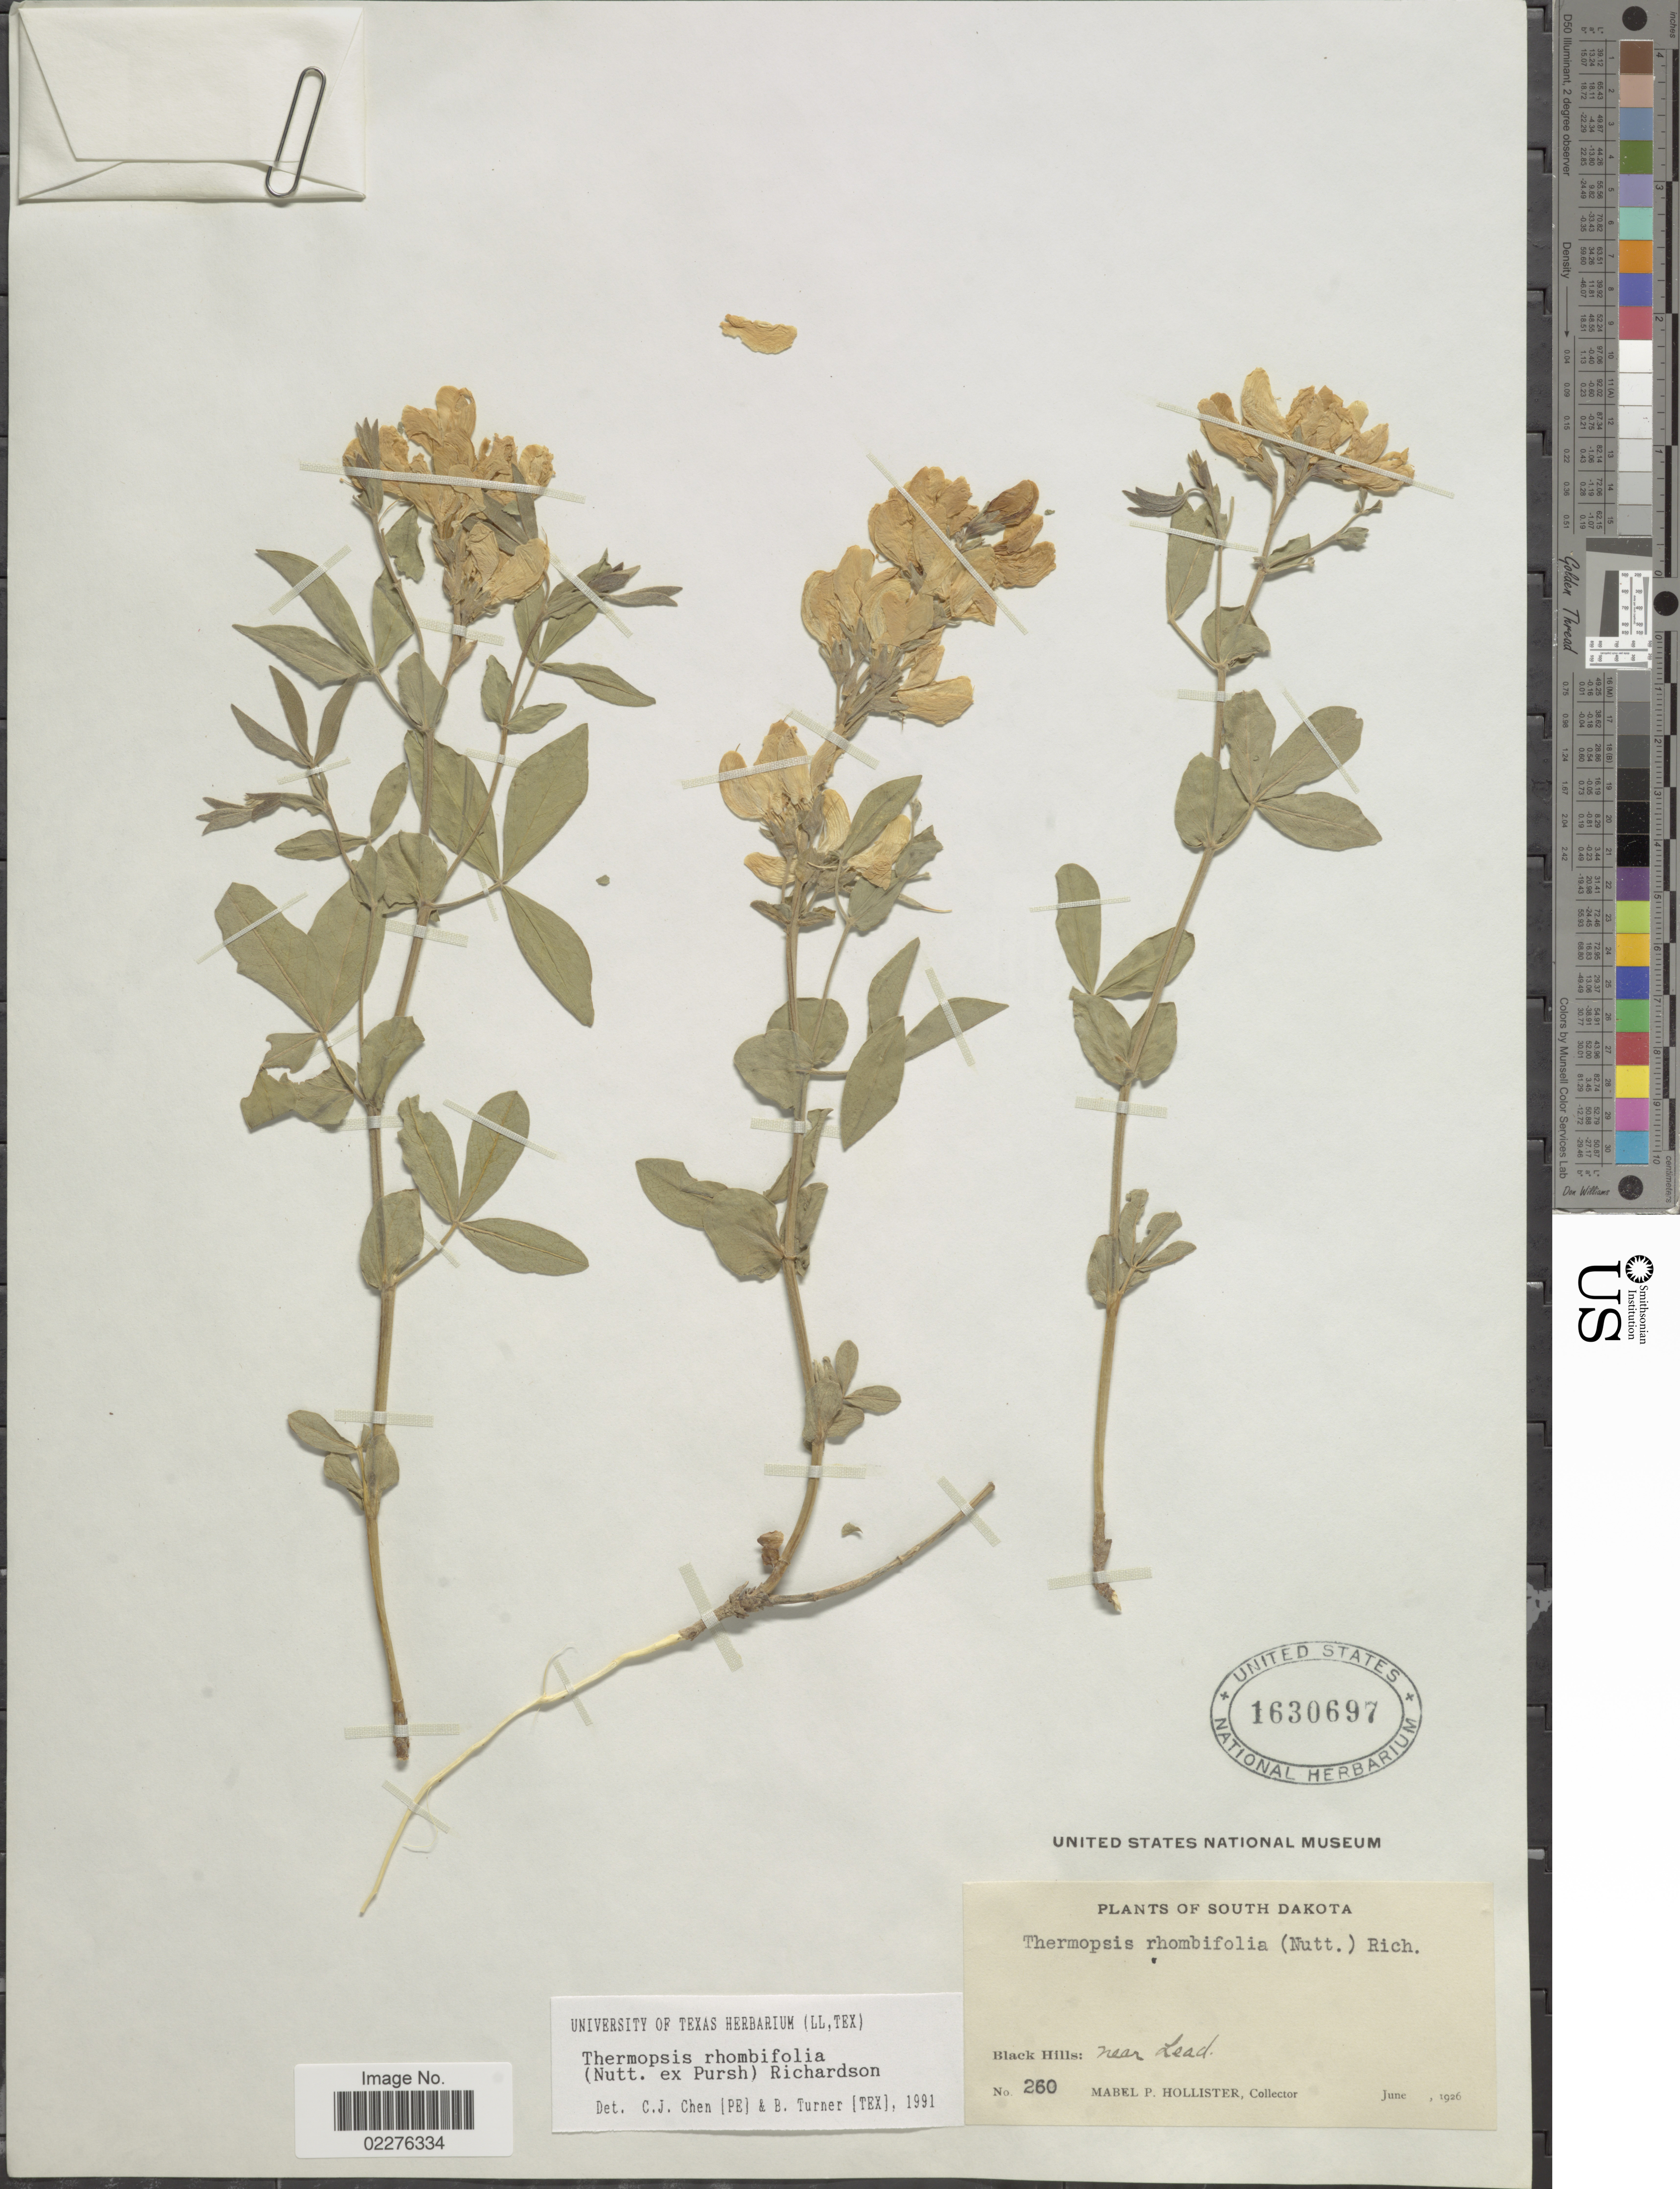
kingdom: Plantae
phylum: Tracheophyta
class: Magnoliopsida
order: Fabales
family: Fabaceae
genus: Thermopsis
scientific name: Thermopsis rhombifolia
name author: Richardson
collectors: M. Hollister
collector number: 260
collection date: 1926-06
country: United States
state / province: South Dakota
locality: Blakc Hills: near Lead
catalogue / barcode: US 1630697